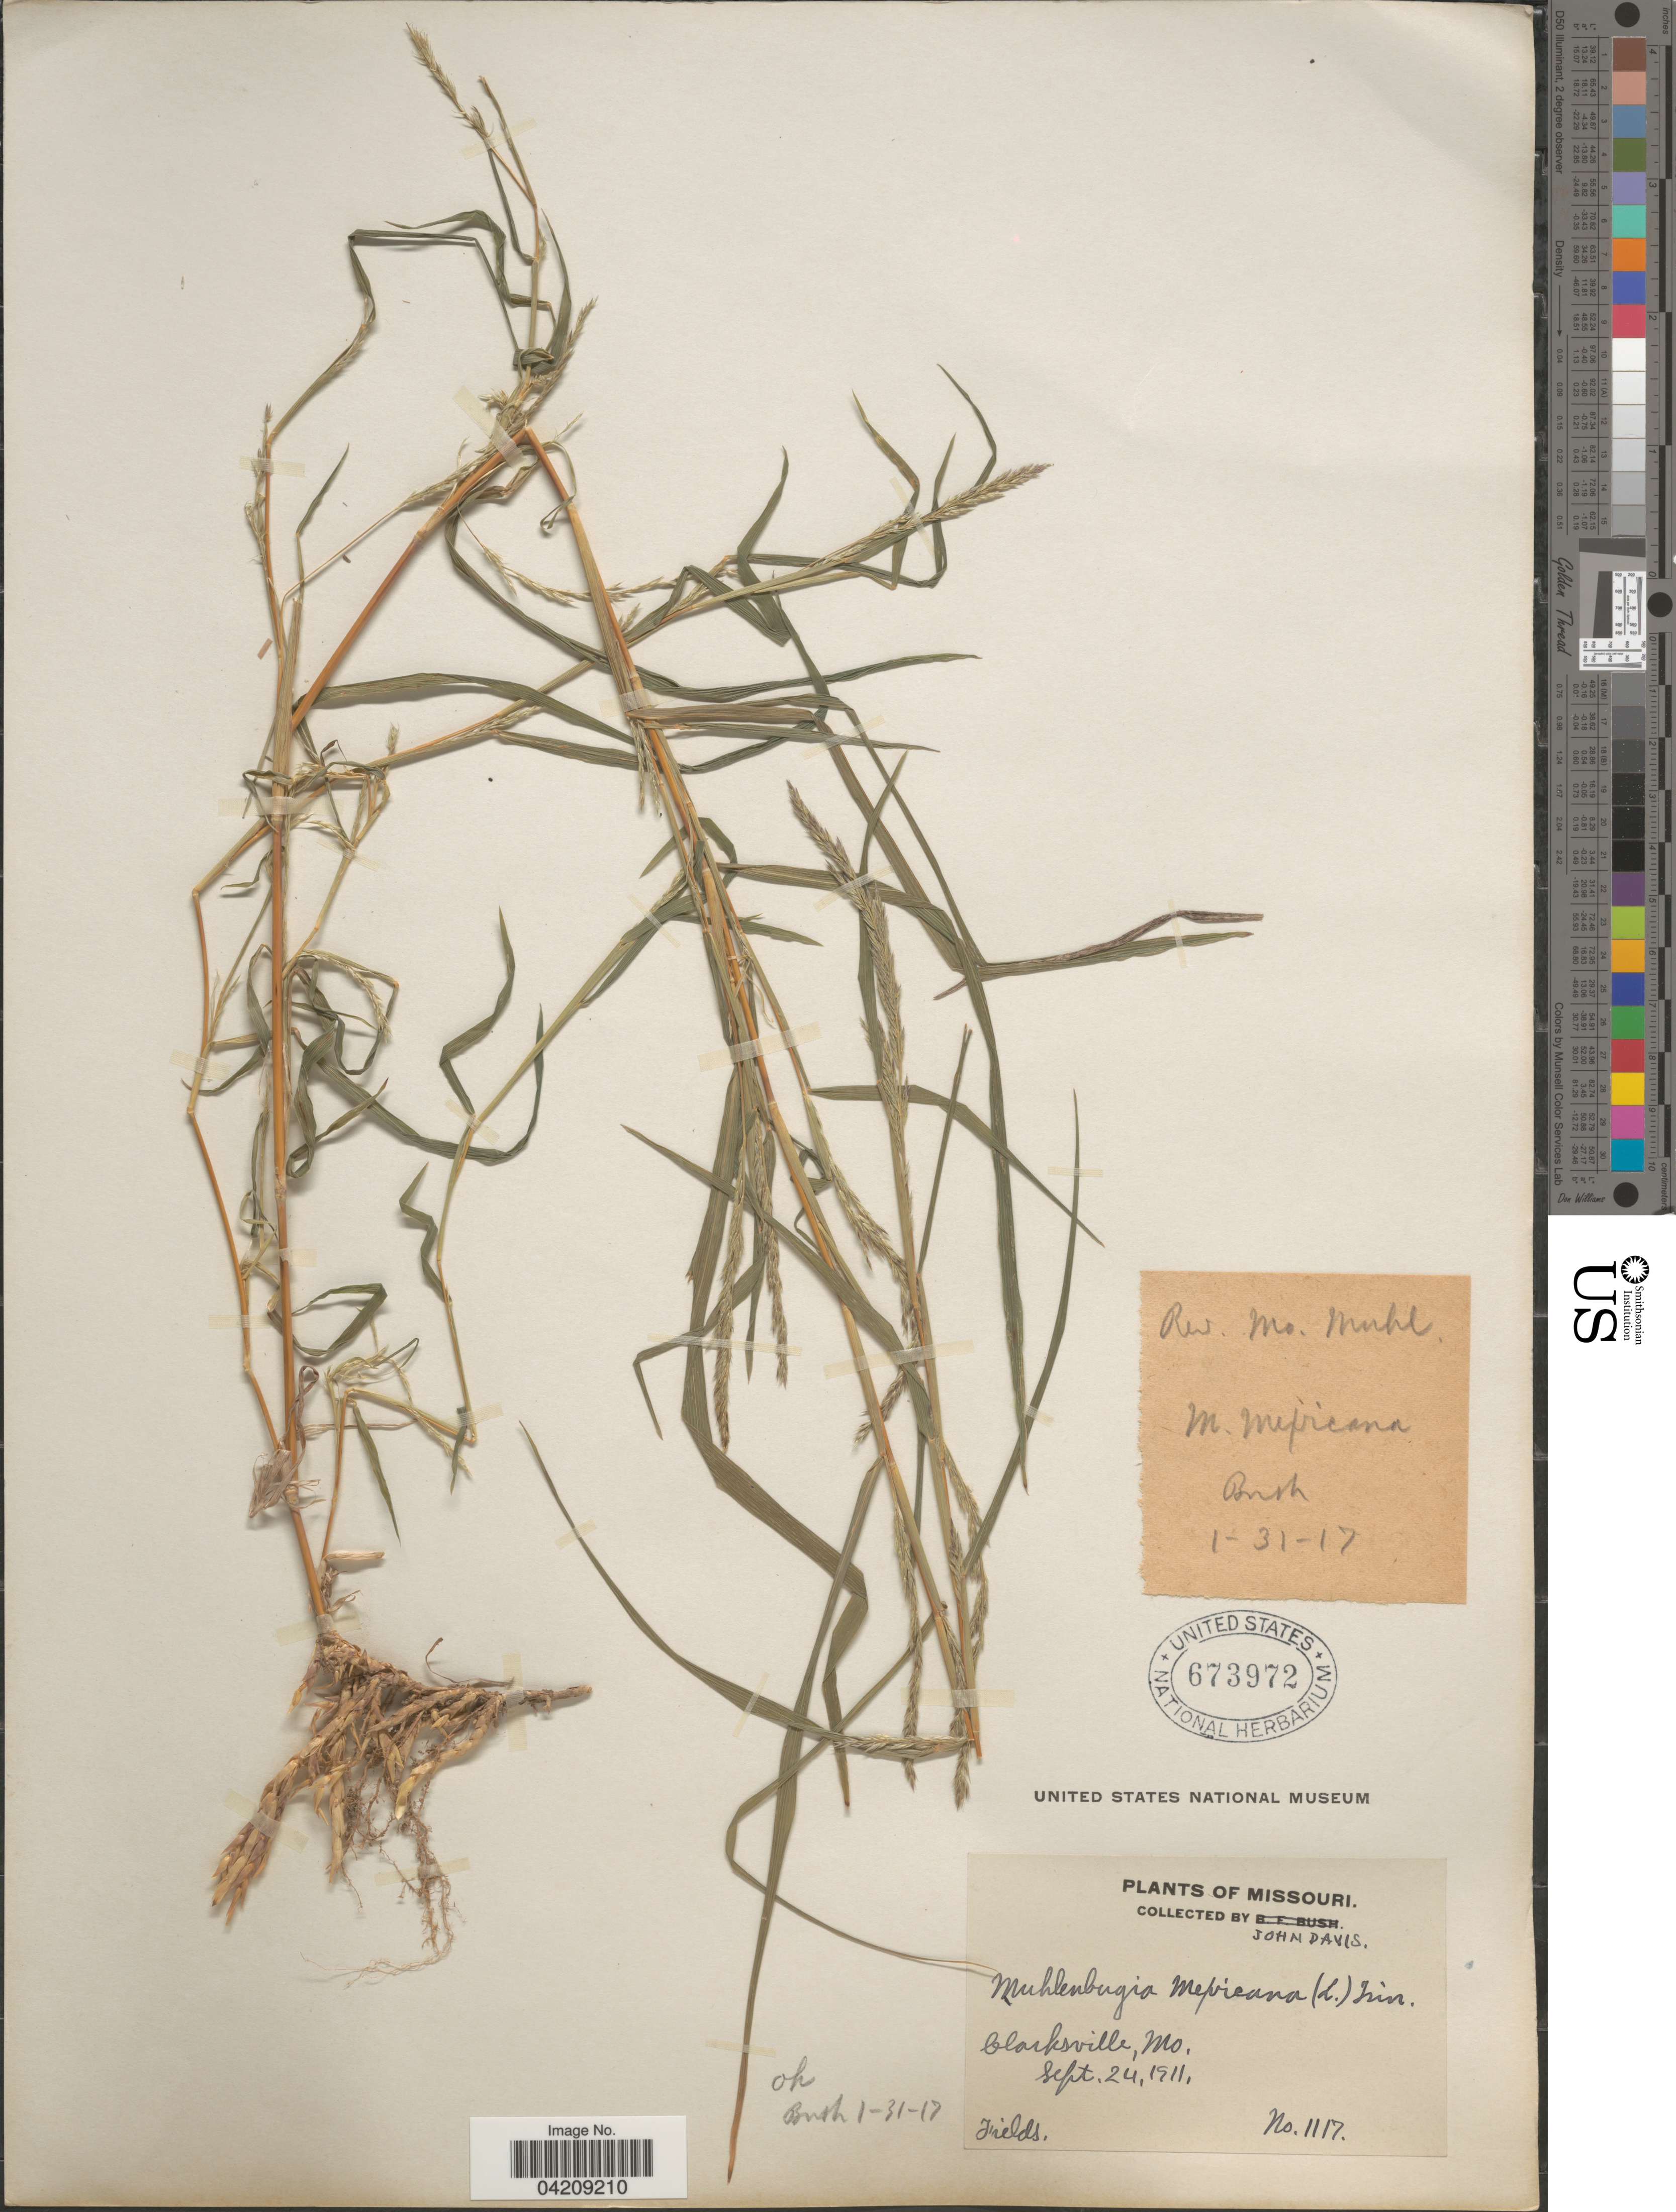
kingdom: Plantae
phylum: Tracheophyta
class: Liliopsida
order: Poales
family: Poaceae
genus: Muhlenbergia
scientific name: Muhlenbergia frondosa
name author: (Poir.) Fernald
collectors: J. Davis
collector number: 1117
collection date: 1911-09-24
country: United States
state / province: Missouri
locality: Blacksville.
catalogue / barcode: US 673972